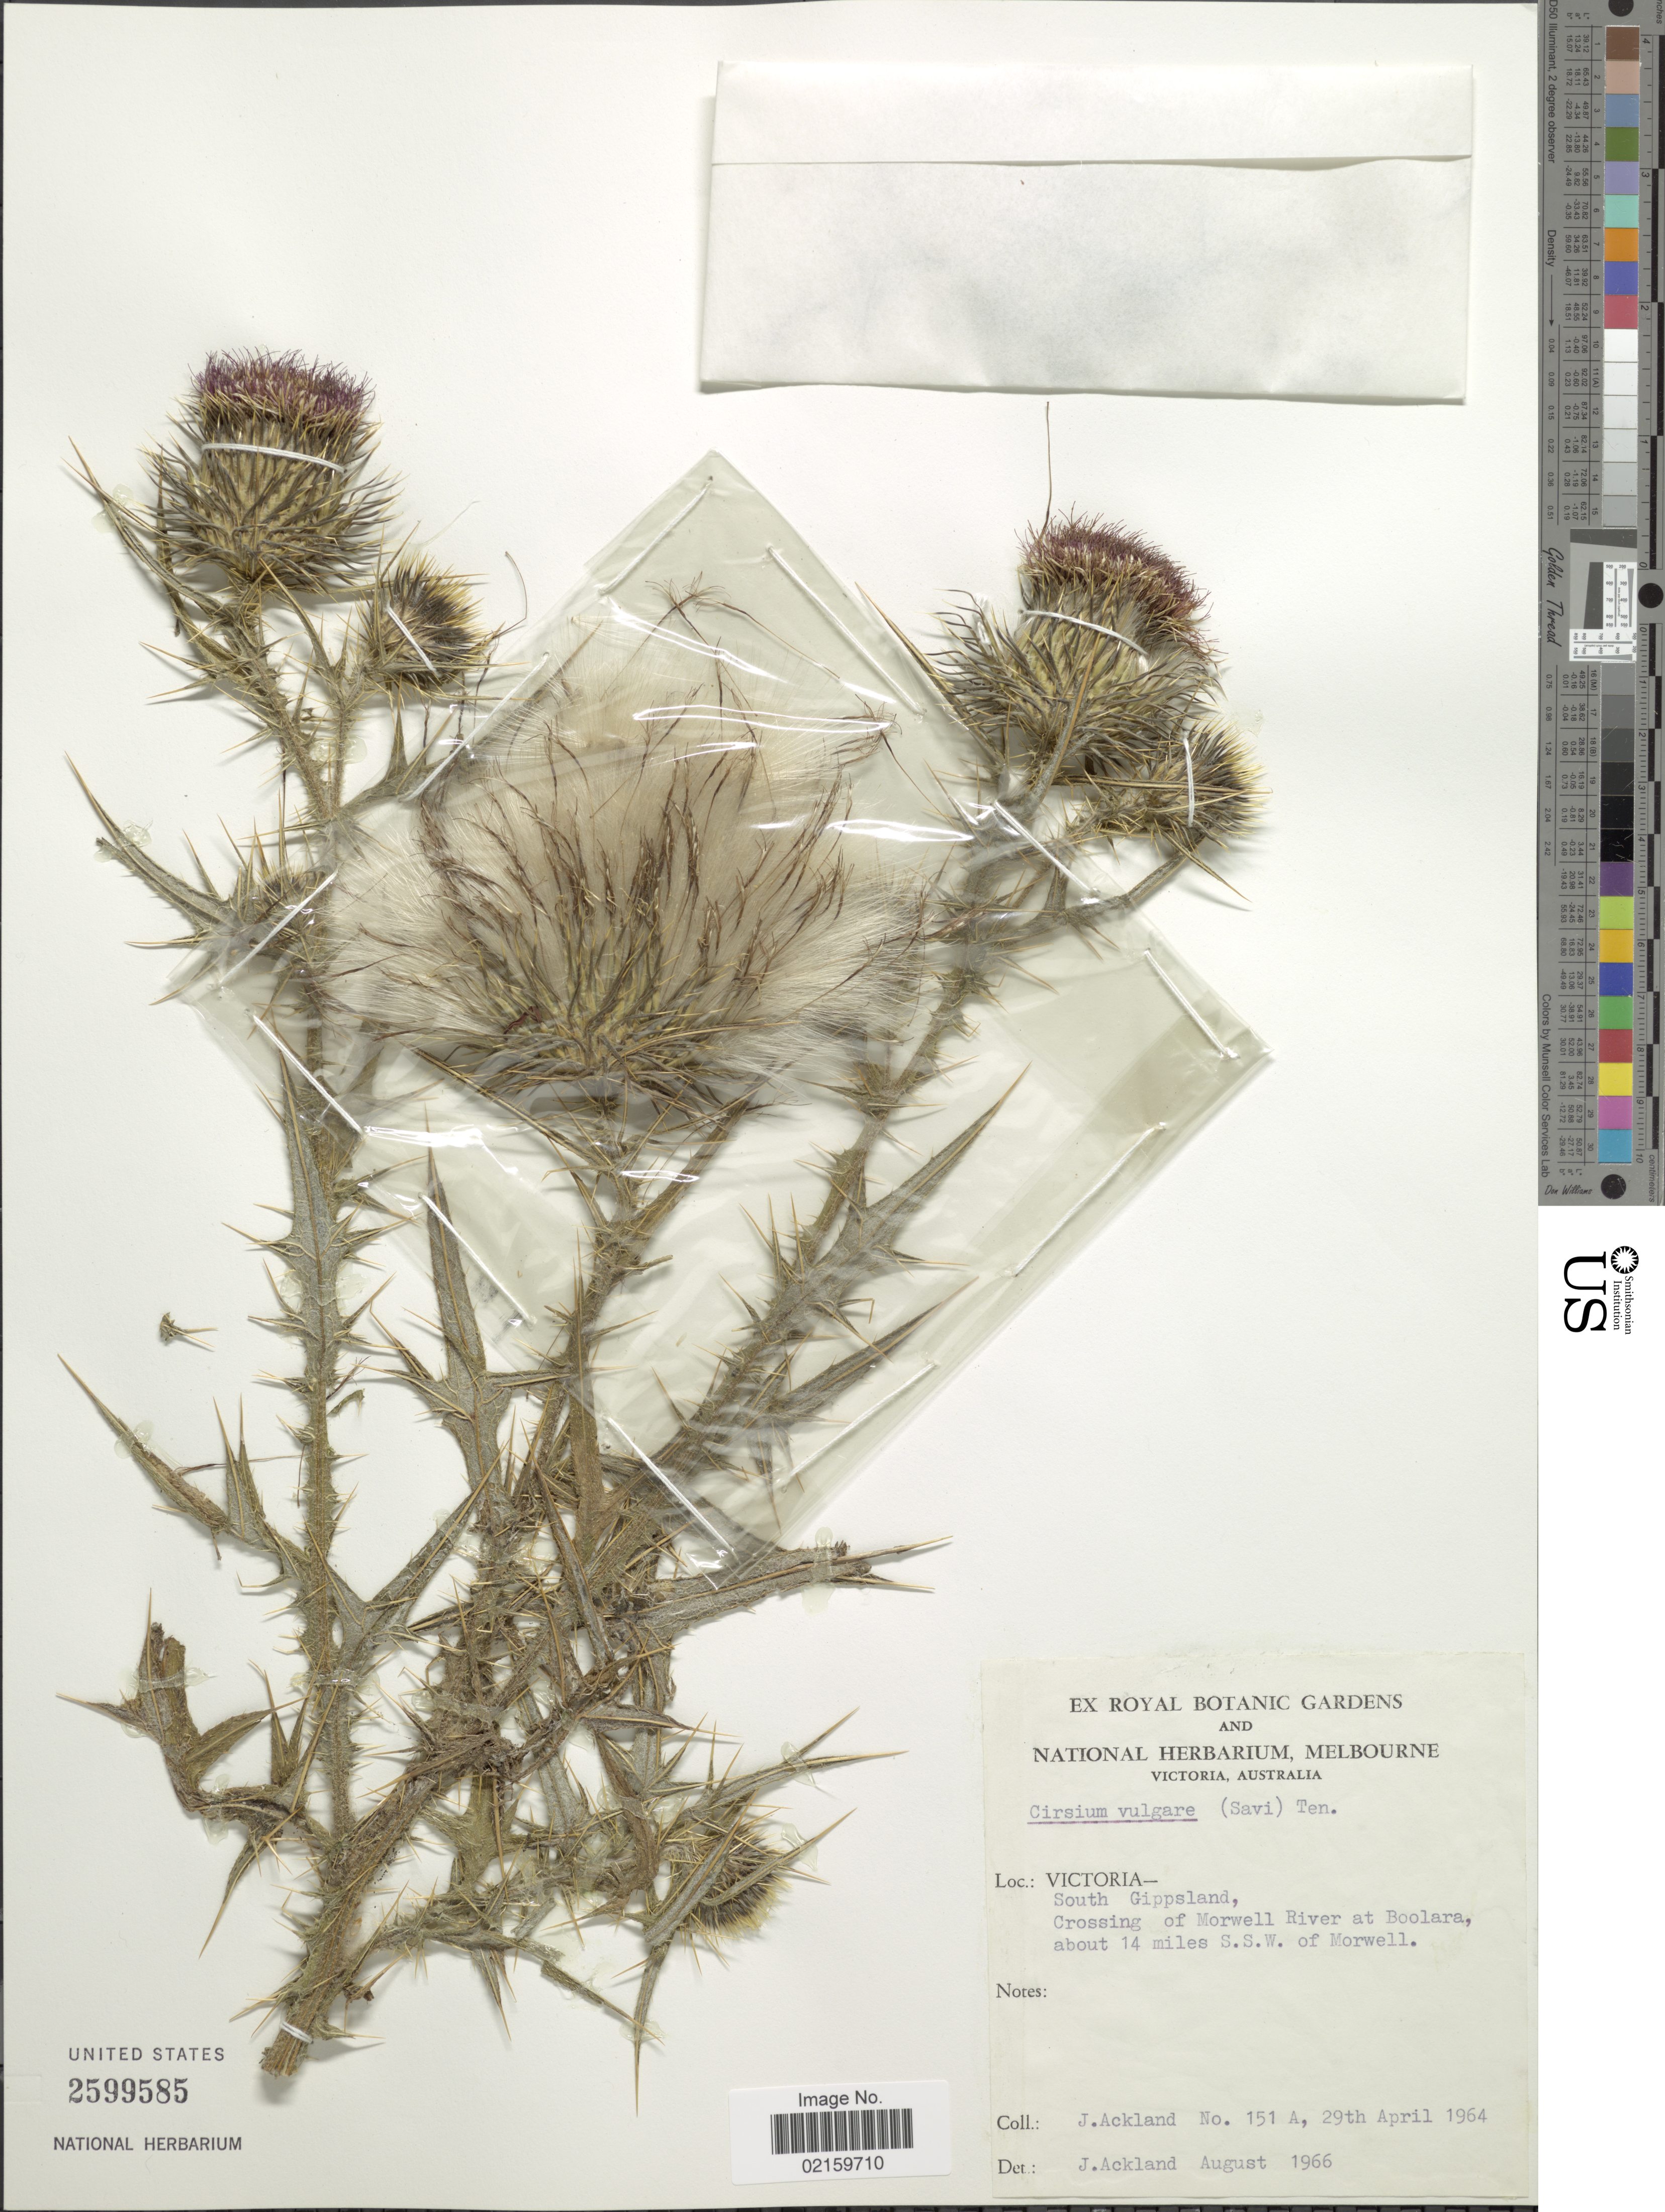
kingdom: Plantae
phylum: Tracheophyta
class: Magnoliopsida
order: Asterales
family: Asteraceae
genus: Cirsium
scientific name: Cirsium vulgare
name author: (Savi) Ten.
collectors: J. J. Ackland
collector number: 151A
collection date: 1964-04-29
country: Australia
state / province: Victoria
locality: Victoria- South Gippsland, Crossing of Morwell River at Boolara, about 14 miles S.S.W. of Morwell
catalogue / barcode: US 2599585